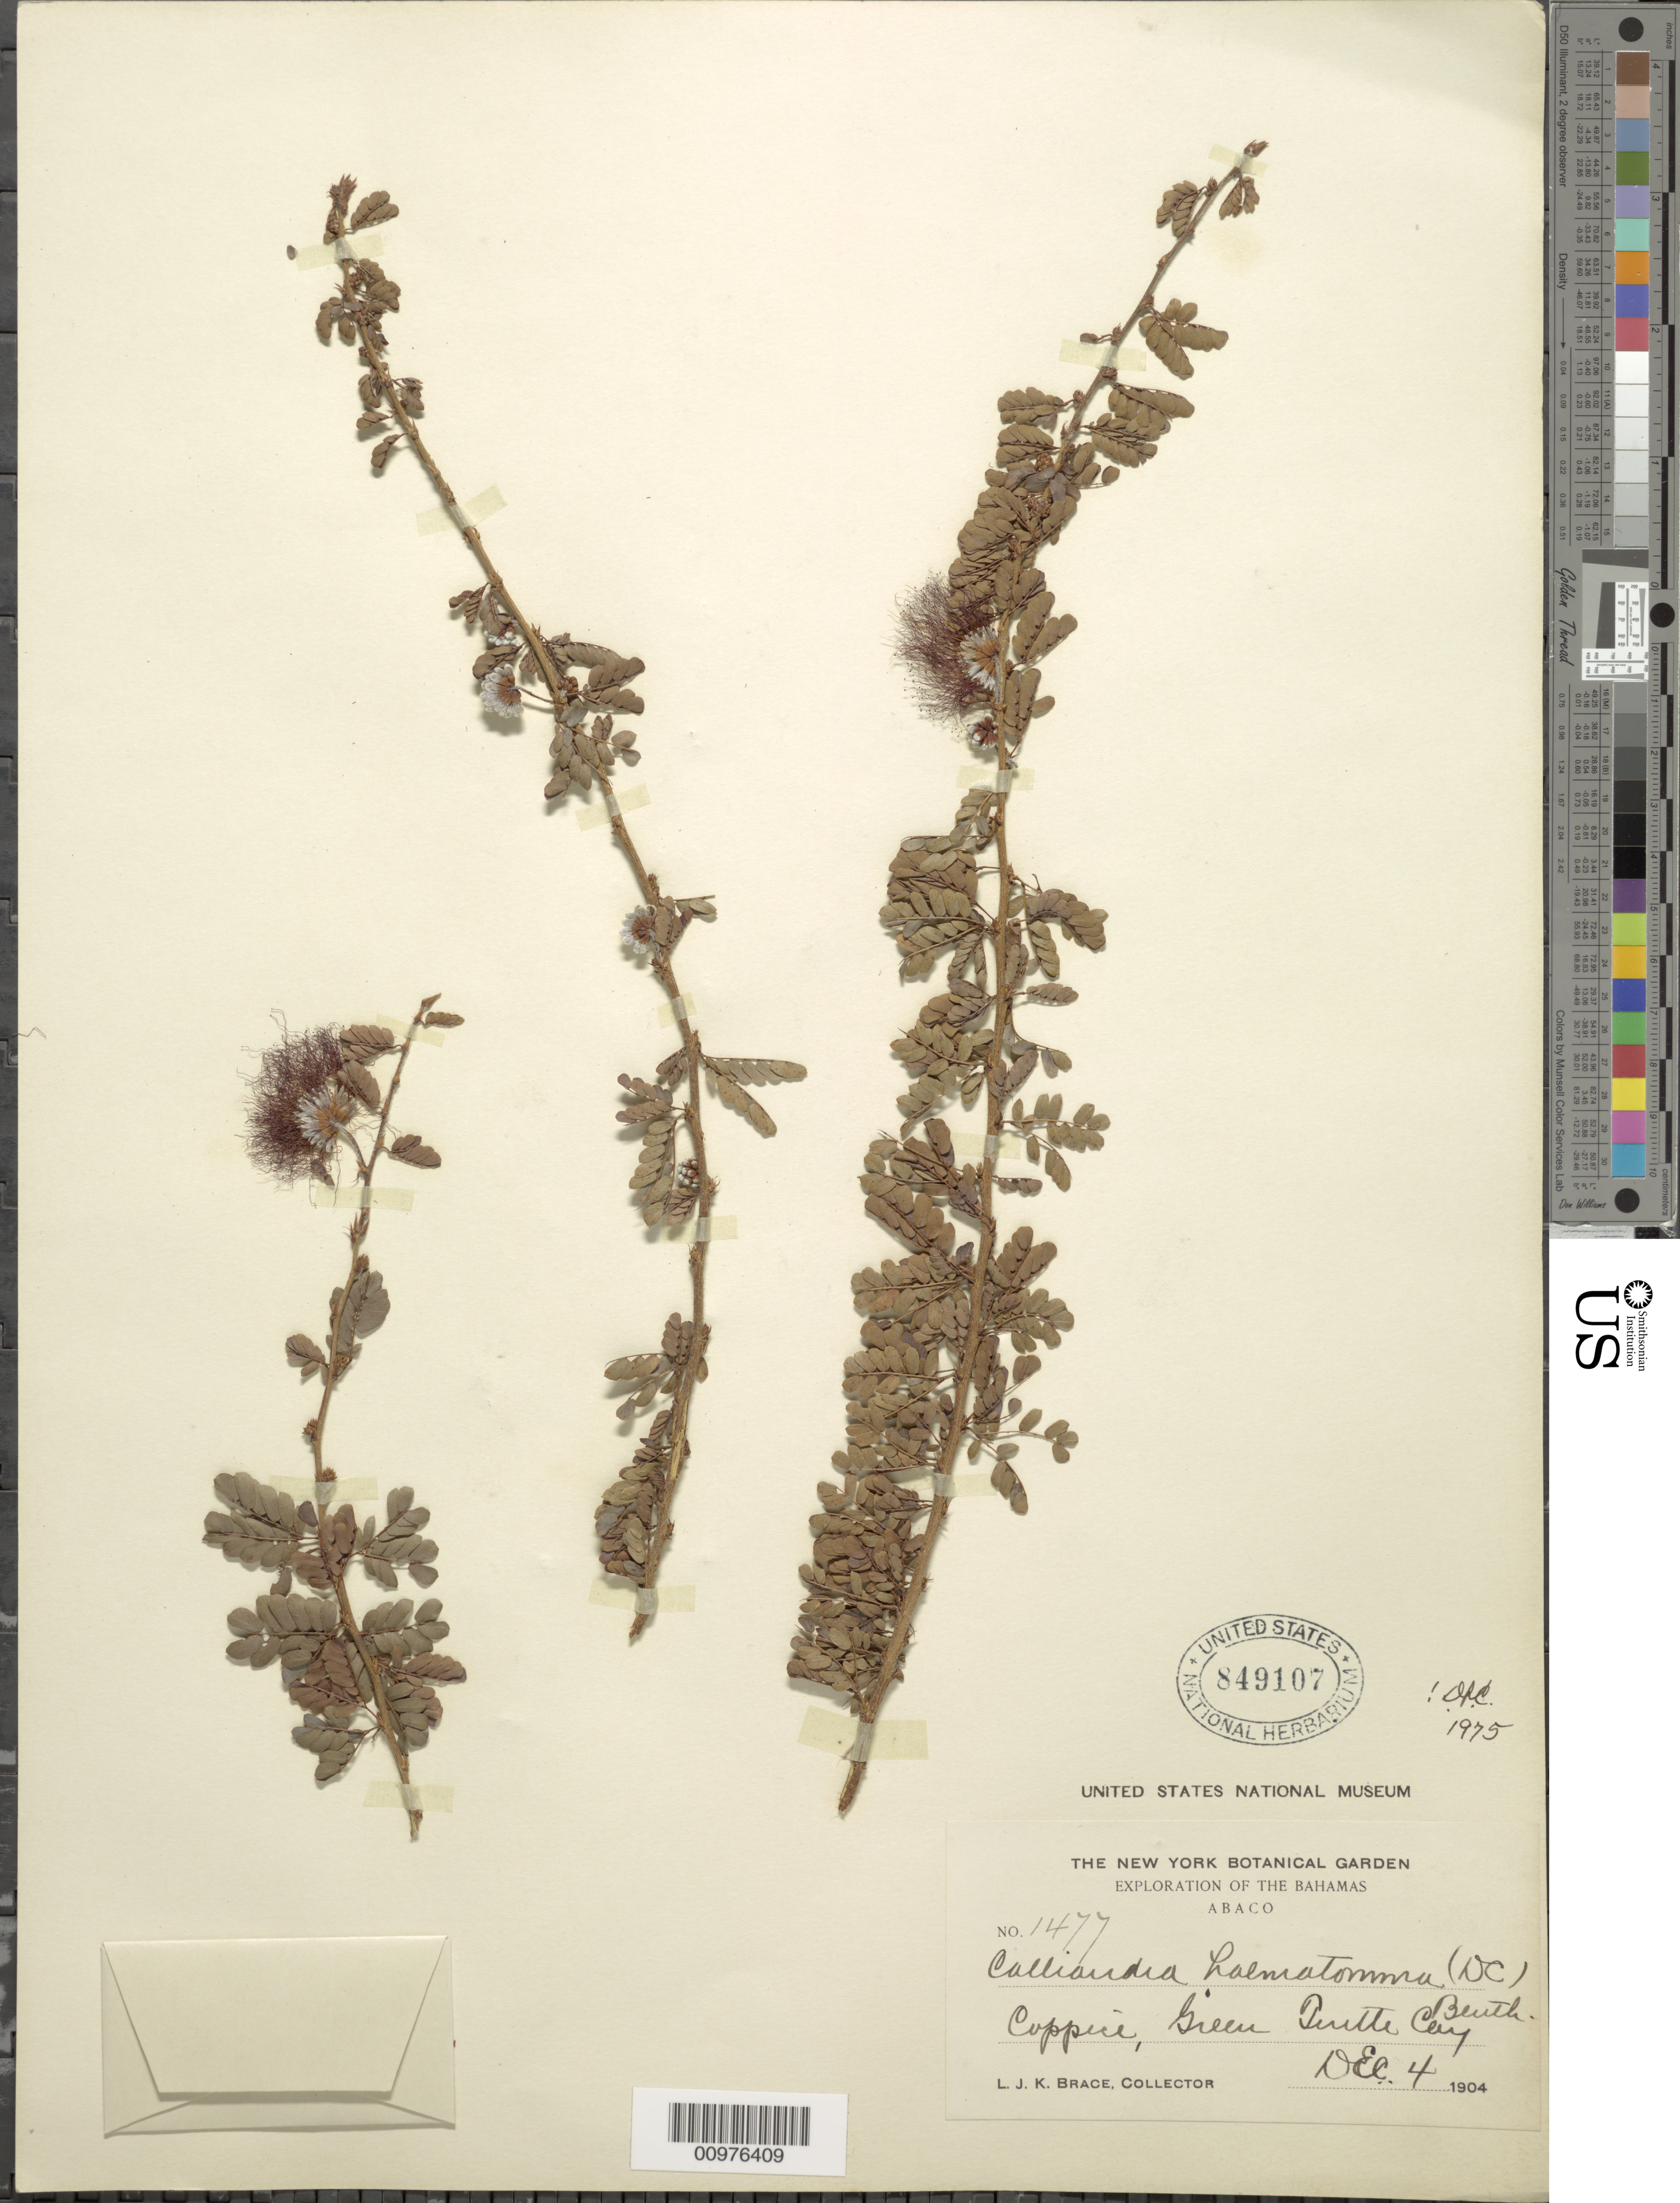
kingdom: Plantae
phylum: Tracheophyta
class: Magnoliopsida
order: Fabales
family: Fabaceae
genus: Calliandra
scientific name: Calliandra haematomma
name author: (Bertero ex DC.) Benth.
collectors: L. J. K. Brace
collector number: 1477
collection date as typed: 04 Dec 1905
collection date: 1905-12-04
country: Bahamas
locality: ABACO, Cuppui, Green Turtle Cay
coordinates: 0 N, 0 E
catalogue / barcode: US 849107